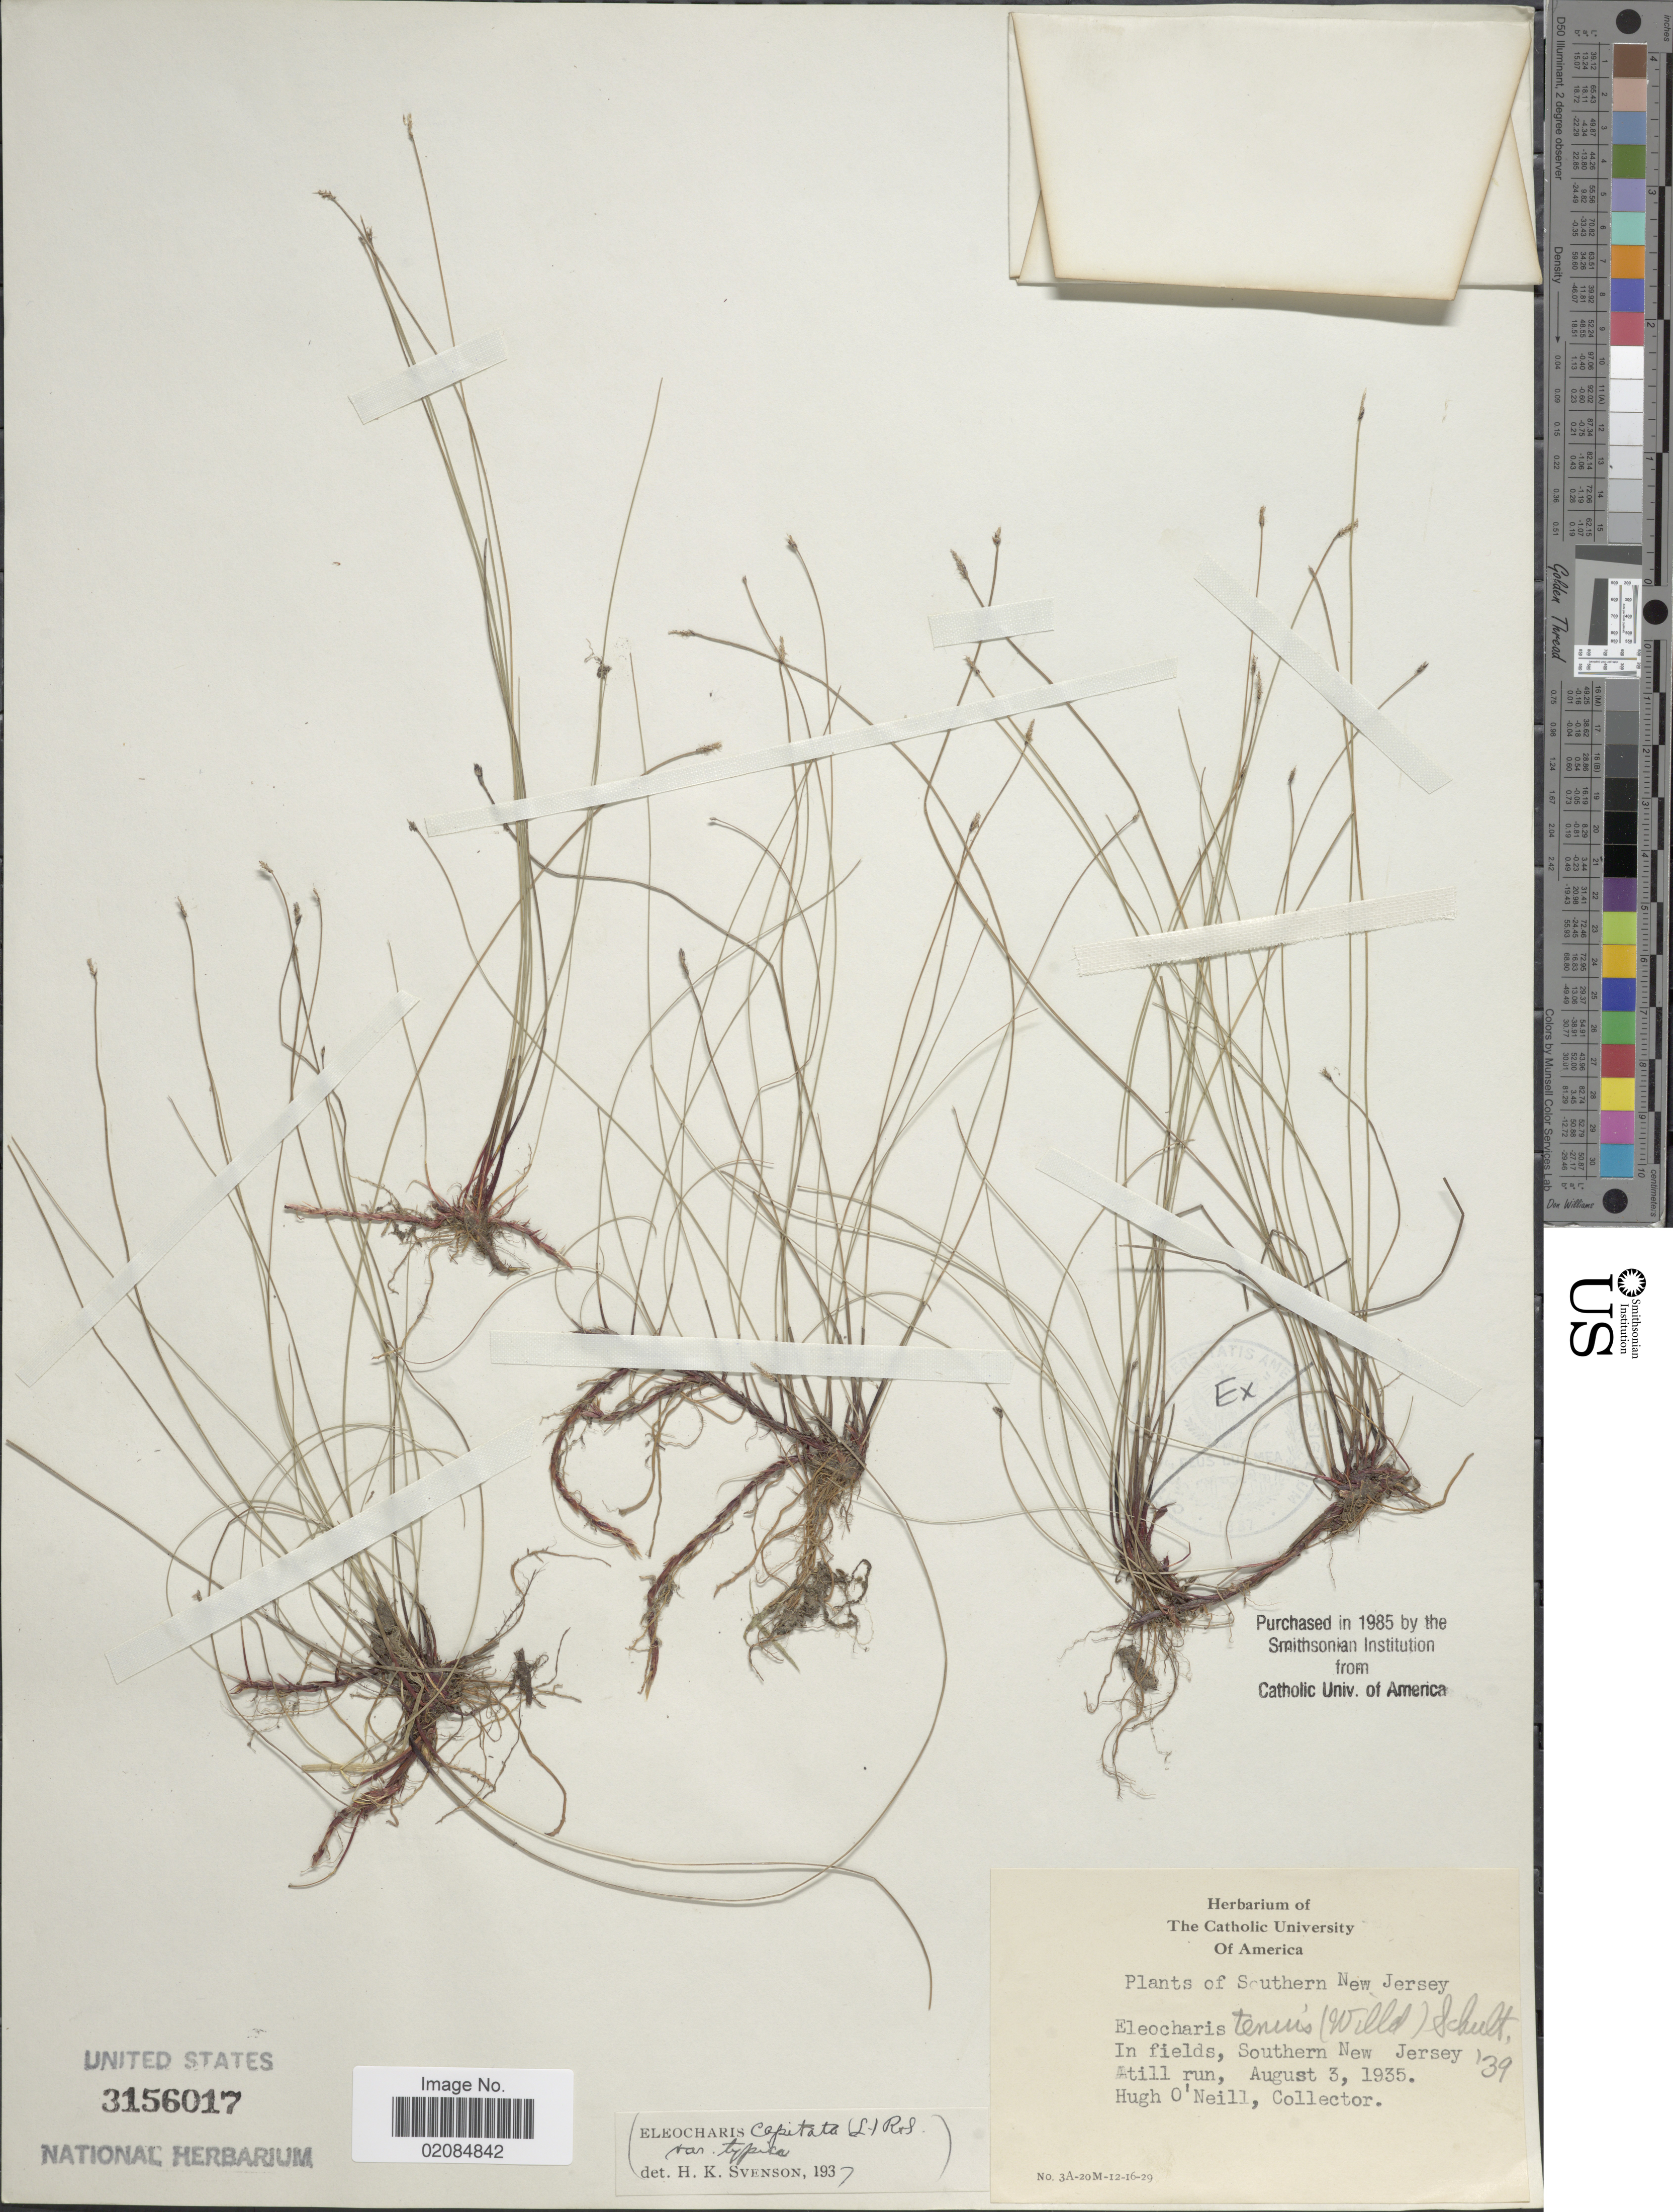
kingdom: Plantae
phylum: Tracheophyta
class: Liliopsida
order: Poales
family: Cyperaceae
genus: Eleocharis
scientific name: Eleocharis tenuis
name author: (Willd.) Schult.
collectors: H. O'Neill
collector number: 39?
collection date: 1935-08-03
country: United States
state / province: New Jersey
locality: In fields, Southern New Jersey till run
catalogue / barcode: US 3156017